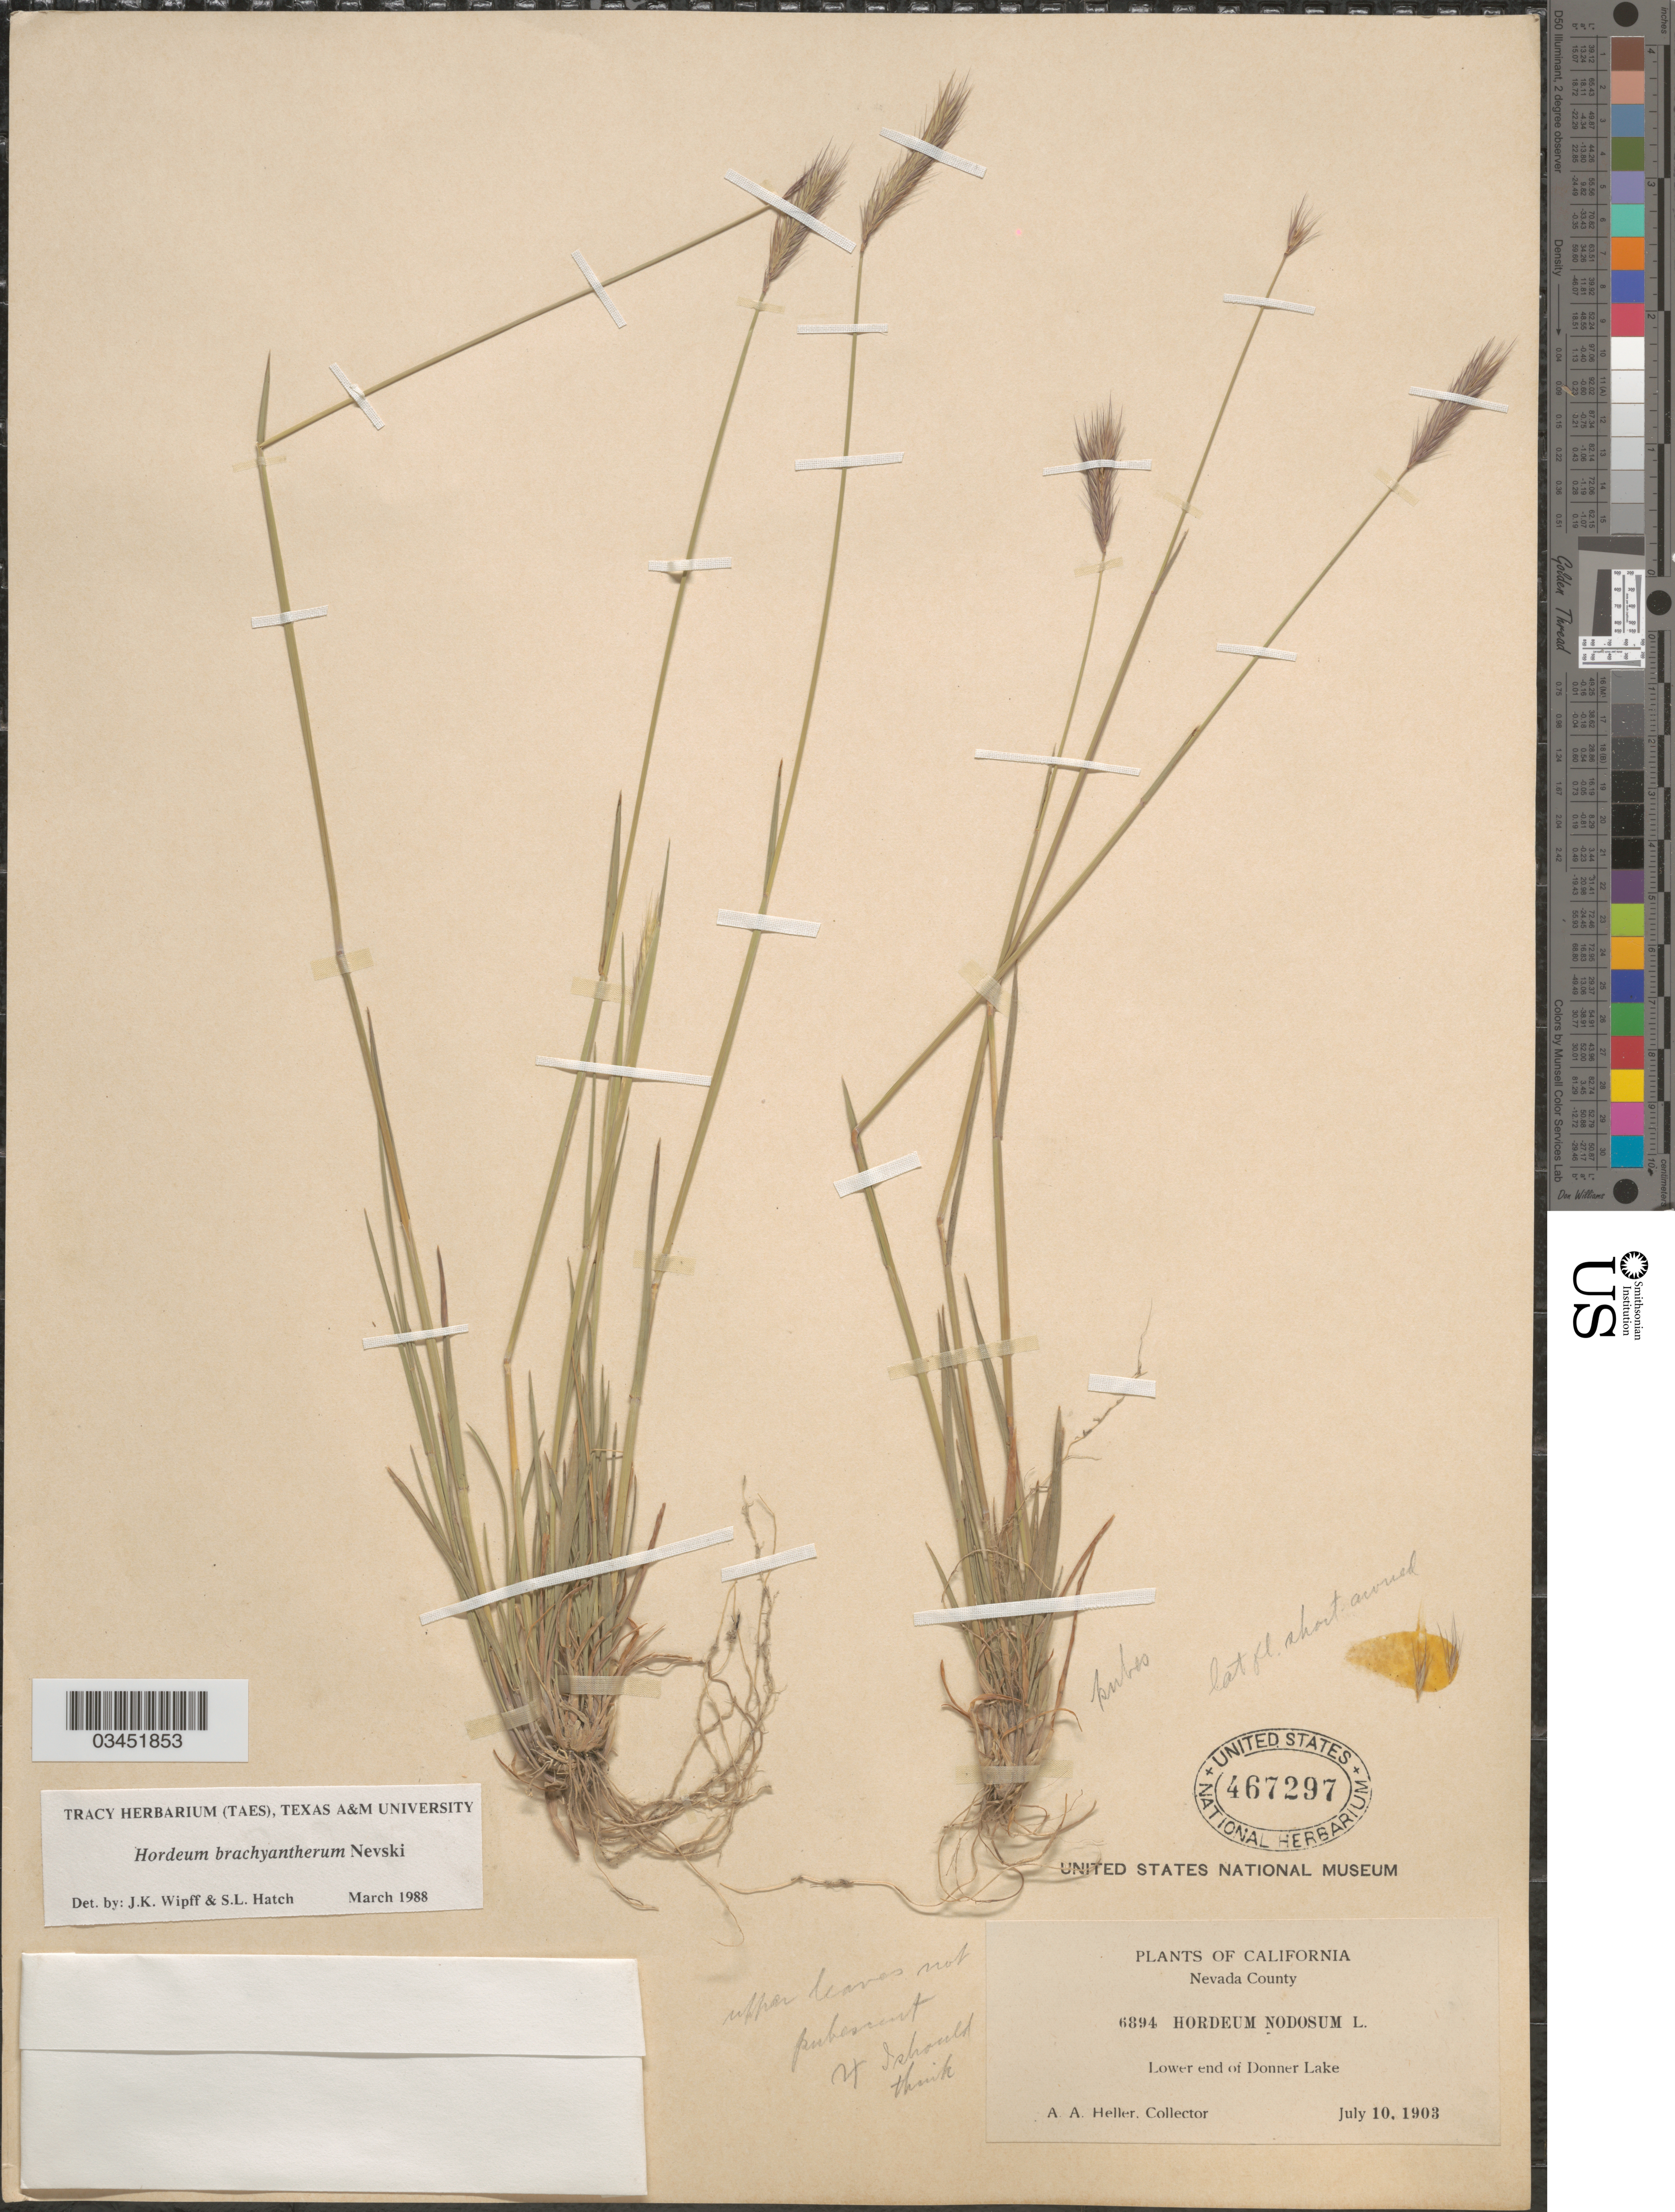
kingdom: Plantae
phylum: Tracheophyta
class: Liliopsida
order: Poales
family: Poaceae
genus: Hordeum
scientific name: Hordeum brachyantherum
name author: Nevski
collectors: A. A. Heller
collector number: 6894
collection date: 1903-07-10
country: United States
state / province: California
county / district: Nevada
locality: Nevada County. Lower end of Donner Lake.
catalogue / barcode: US 467297